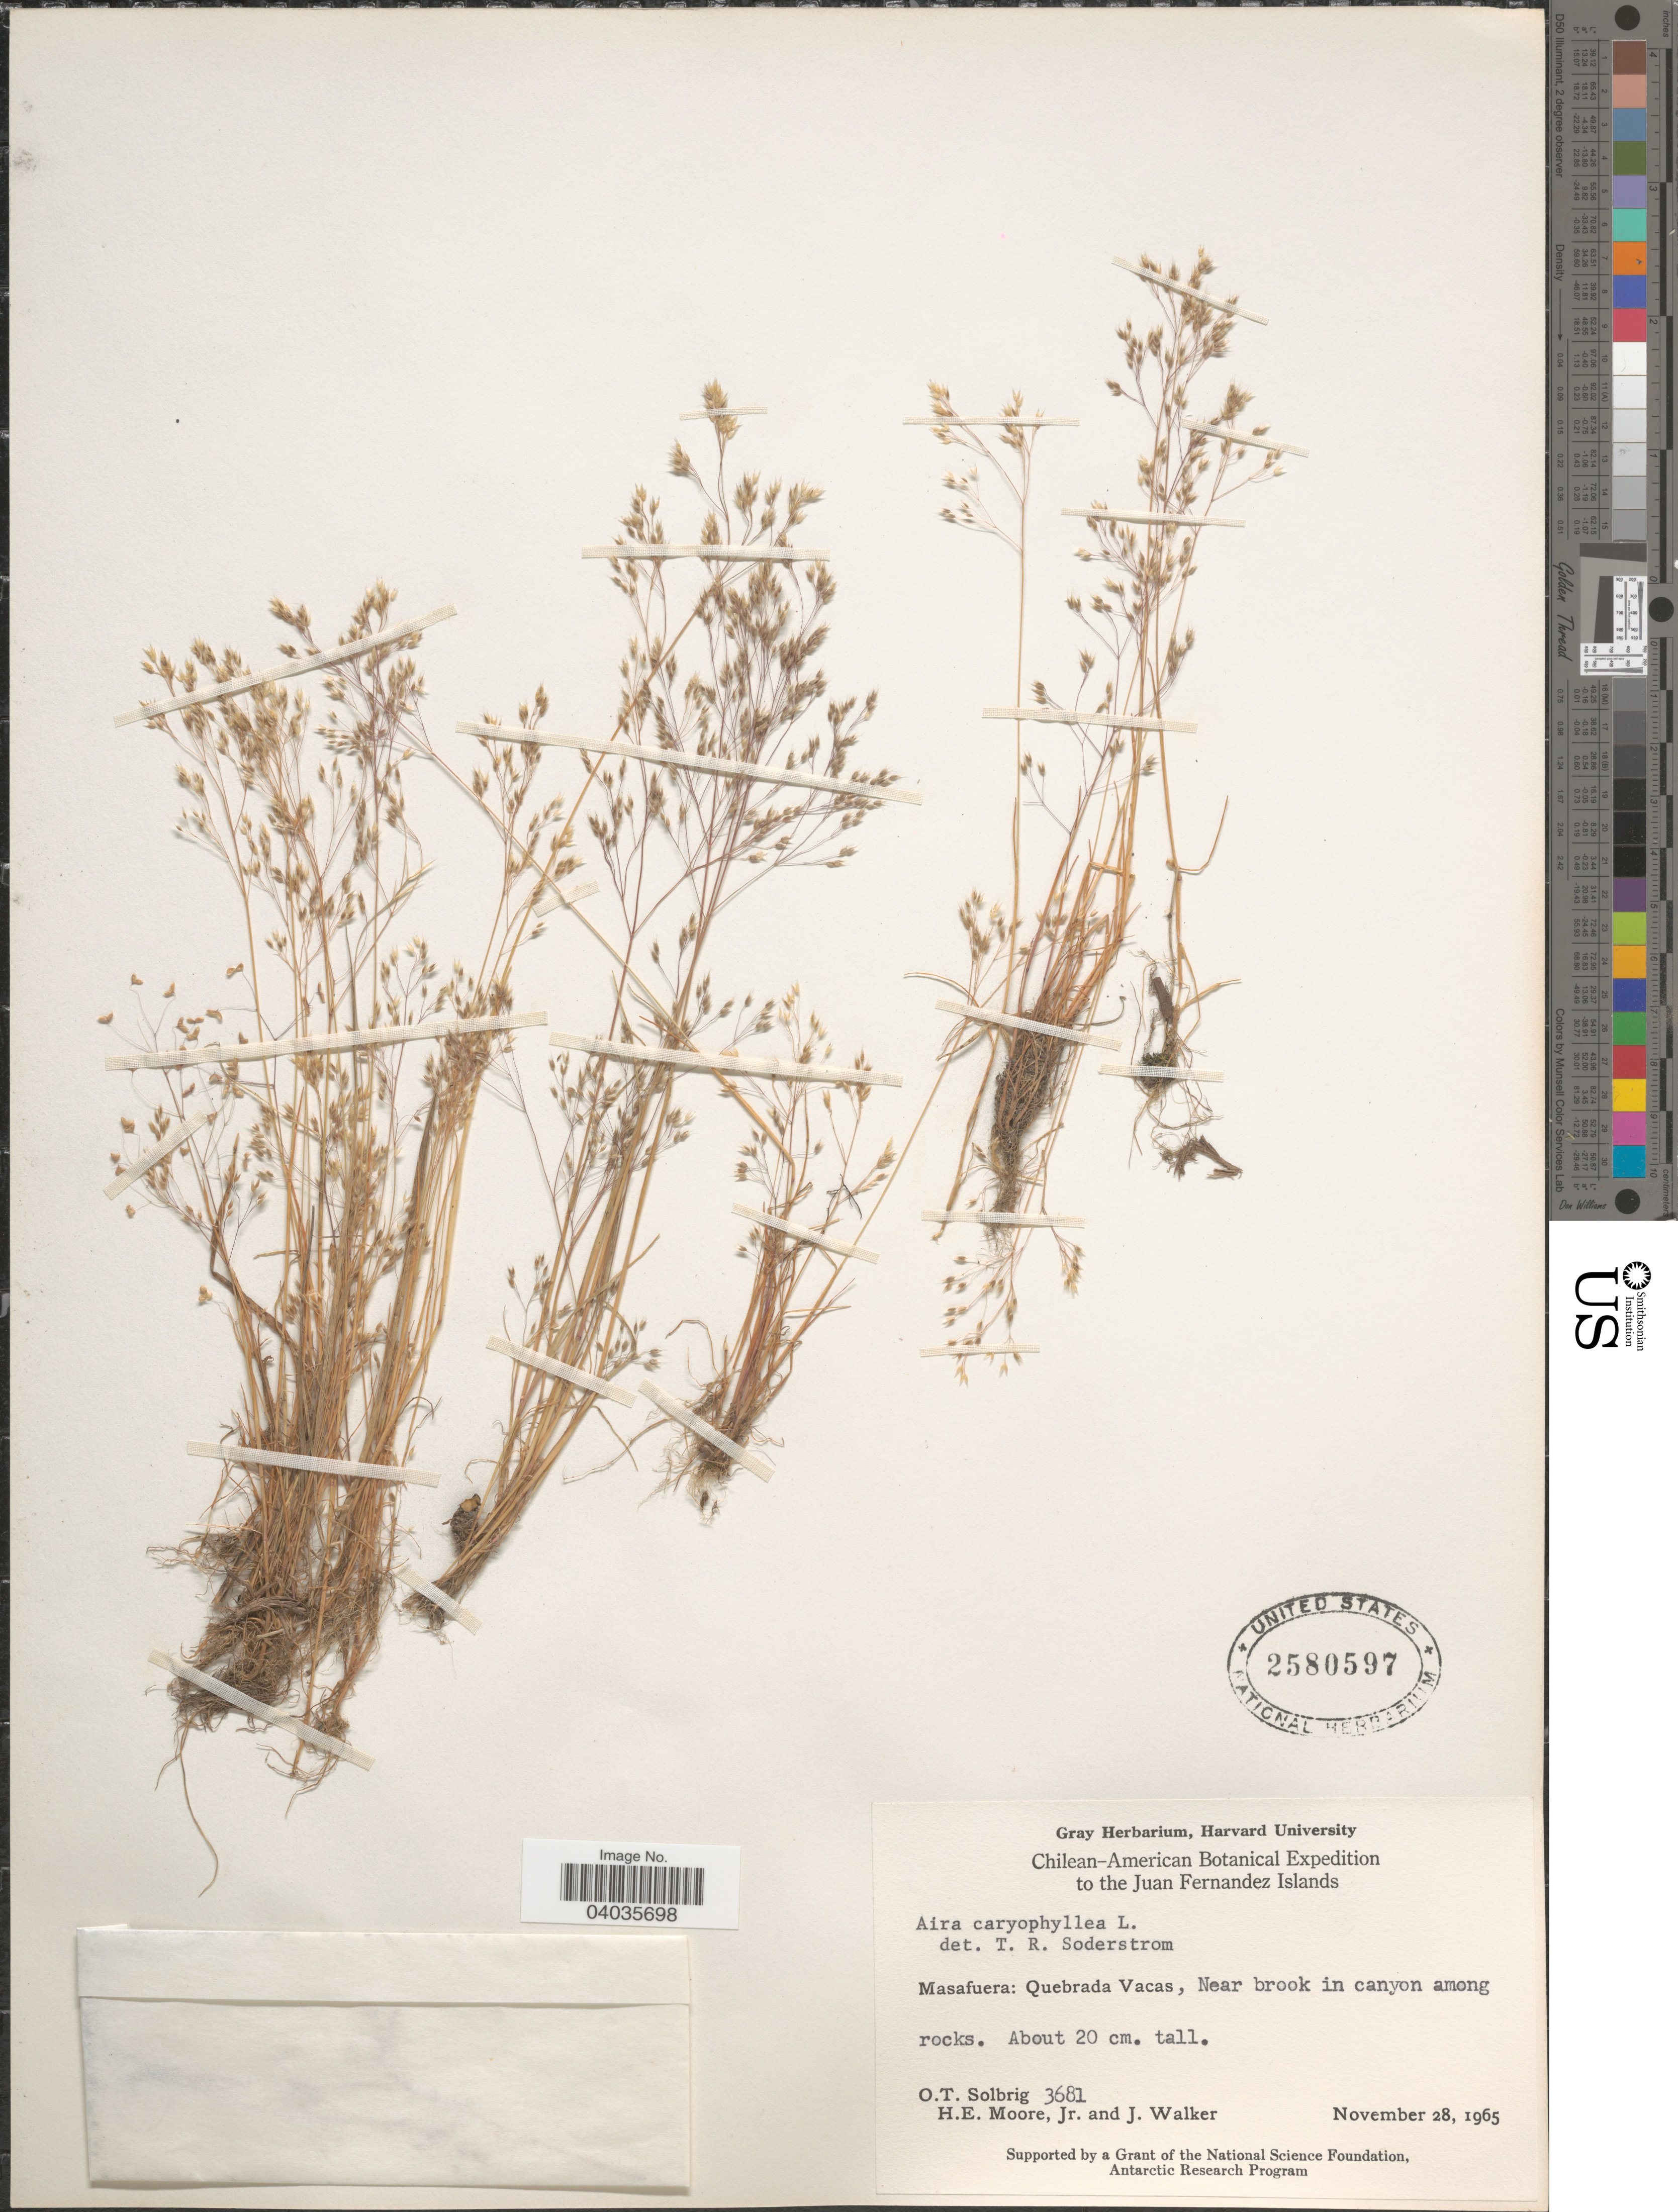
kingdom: Plantae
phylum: Tracheophyta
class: Liliopsida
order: Poales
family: Poaceae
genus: Aira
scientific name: Aira caryophyllea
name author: L.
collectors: O. T. Solbrig, H. Moore & J. Walker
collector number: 3681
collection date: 1965-11-28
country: Chile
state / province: Valparaíso (V)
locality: Juan Fernandez Islands. Masafuera: Quebrada Vacas, Near brook in canyon among rocks.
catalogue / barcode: US 2580597